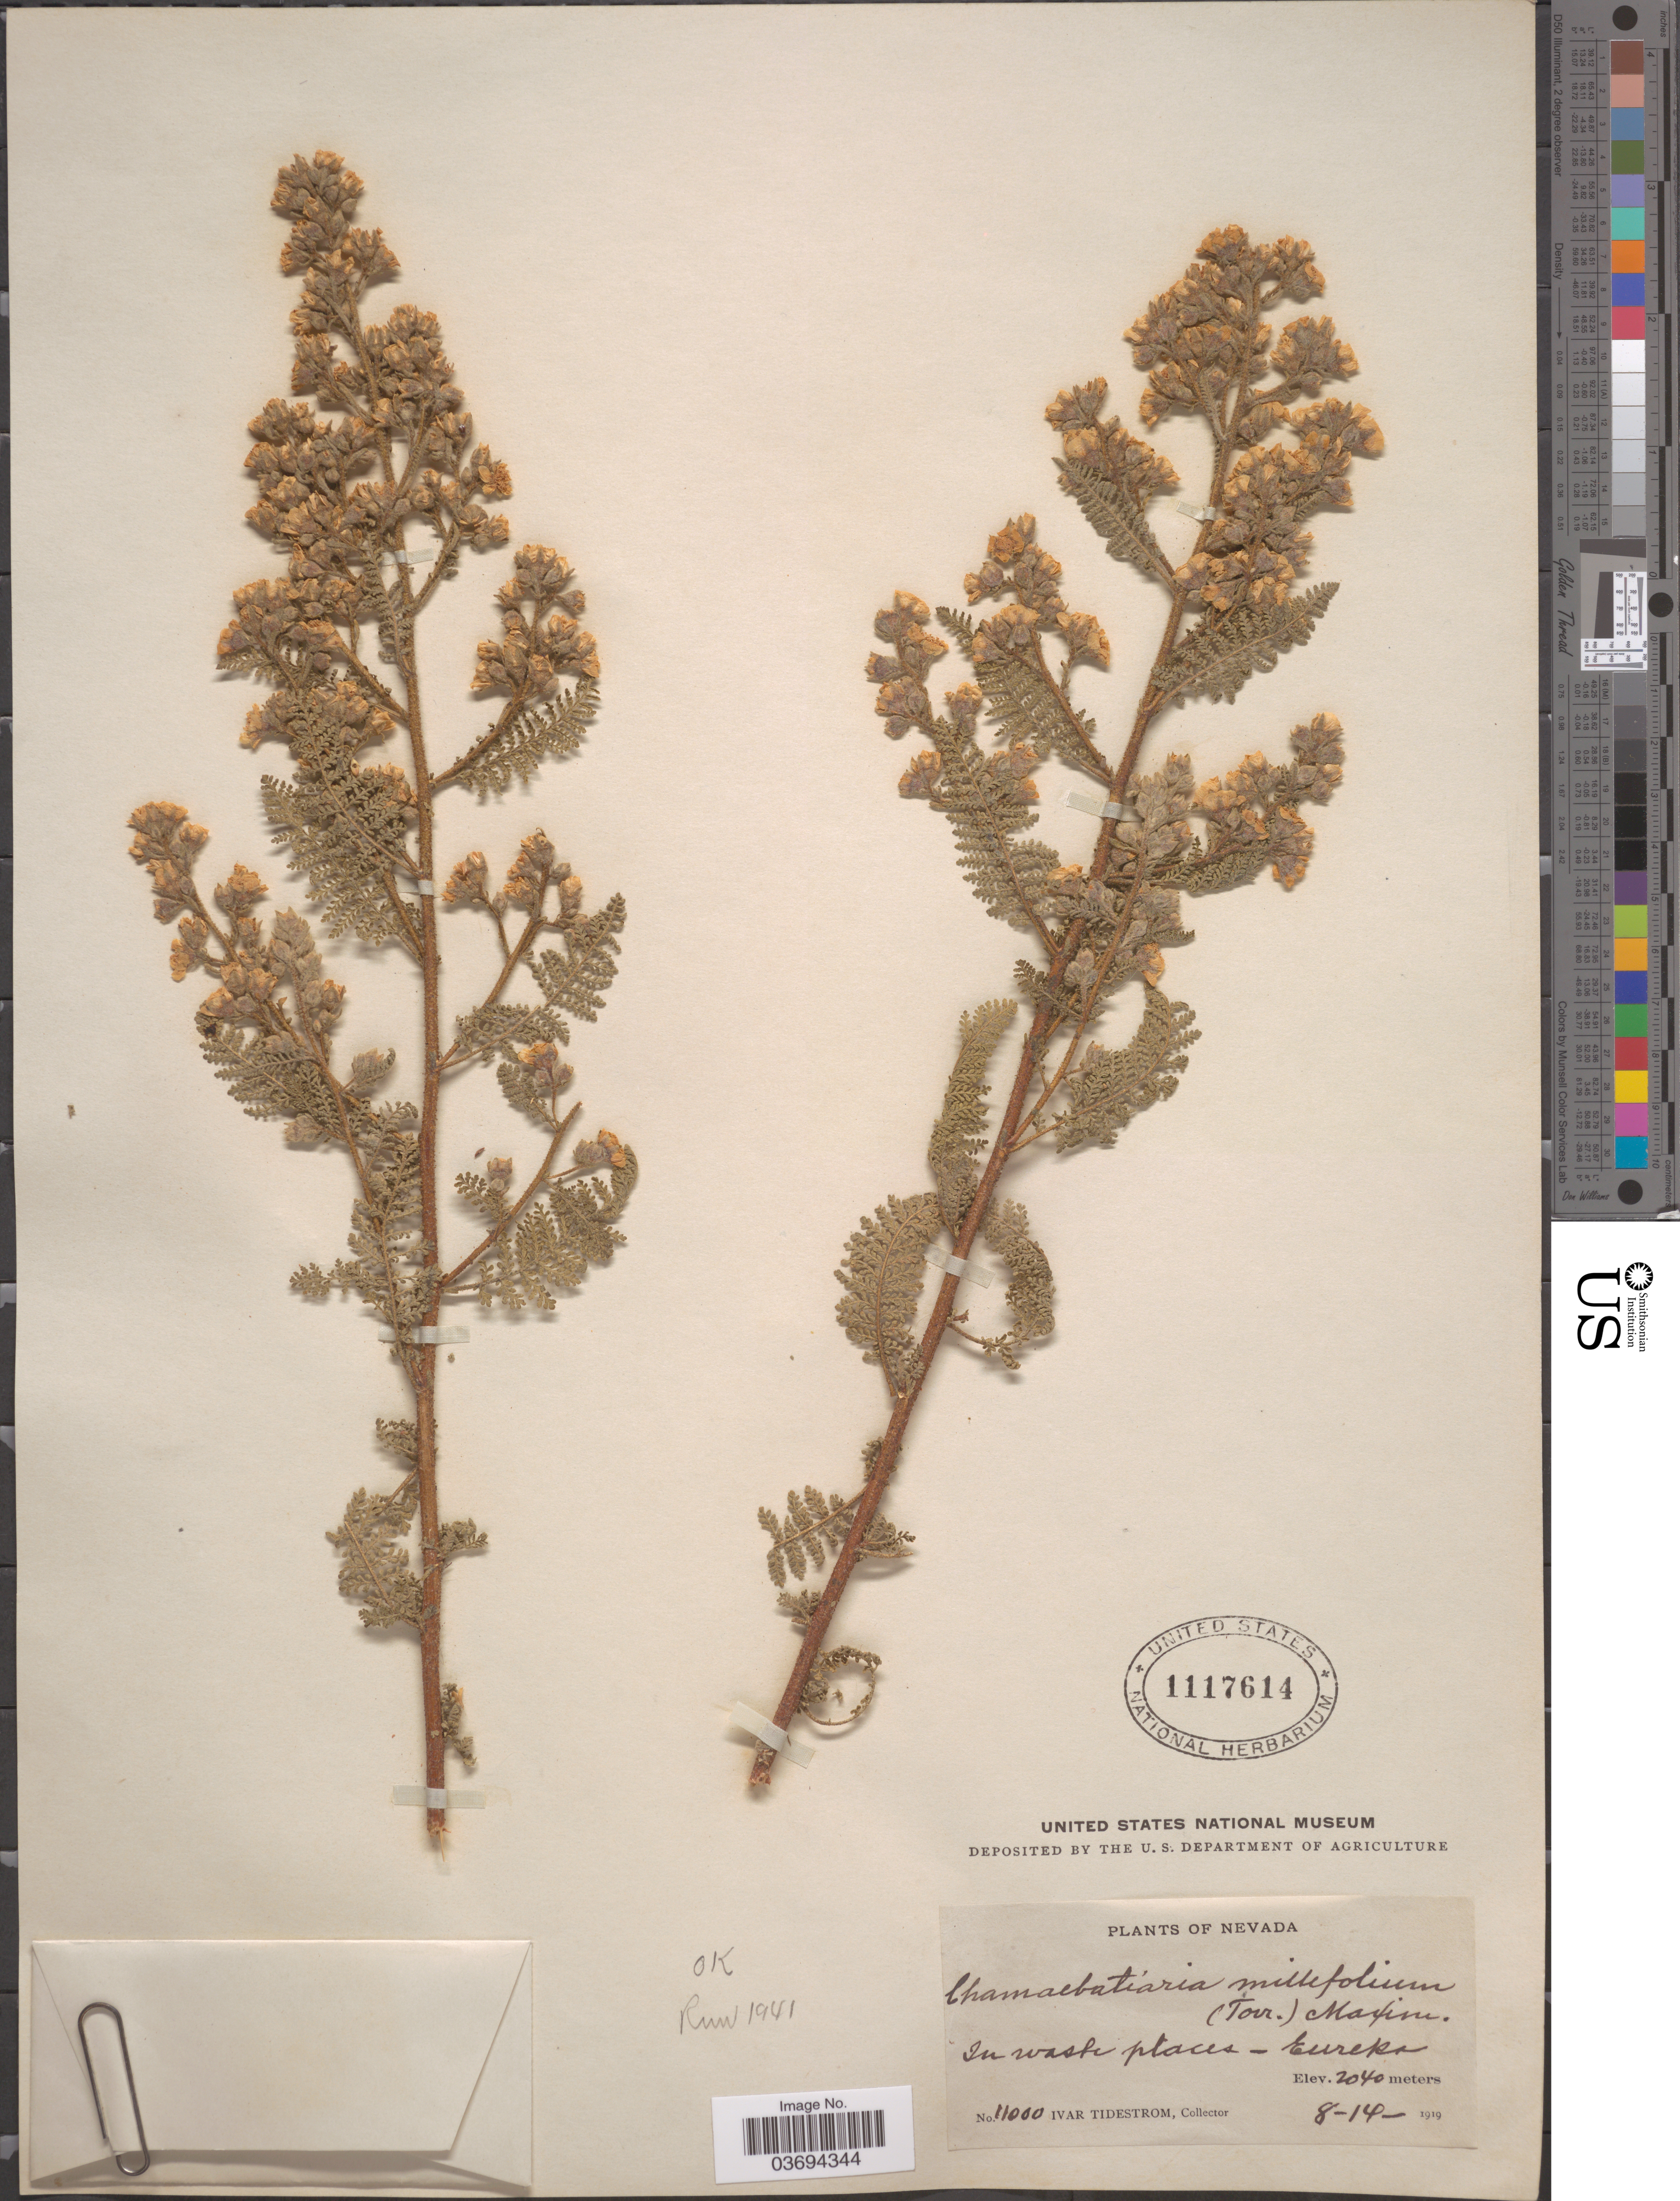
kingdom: Plantae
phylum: Tracheophyta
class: Magnoliopsida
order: Rosales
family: Rosaceae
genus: Chamaebatiaria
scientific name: Chamaebatiaria millefolium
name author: (Torr.) Maxim.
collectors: I. F. Tidestrom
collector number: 11000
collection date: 1919-08-14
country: United States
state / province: Nevada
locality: Eureka.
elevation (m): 2040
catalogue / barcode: US 1117614